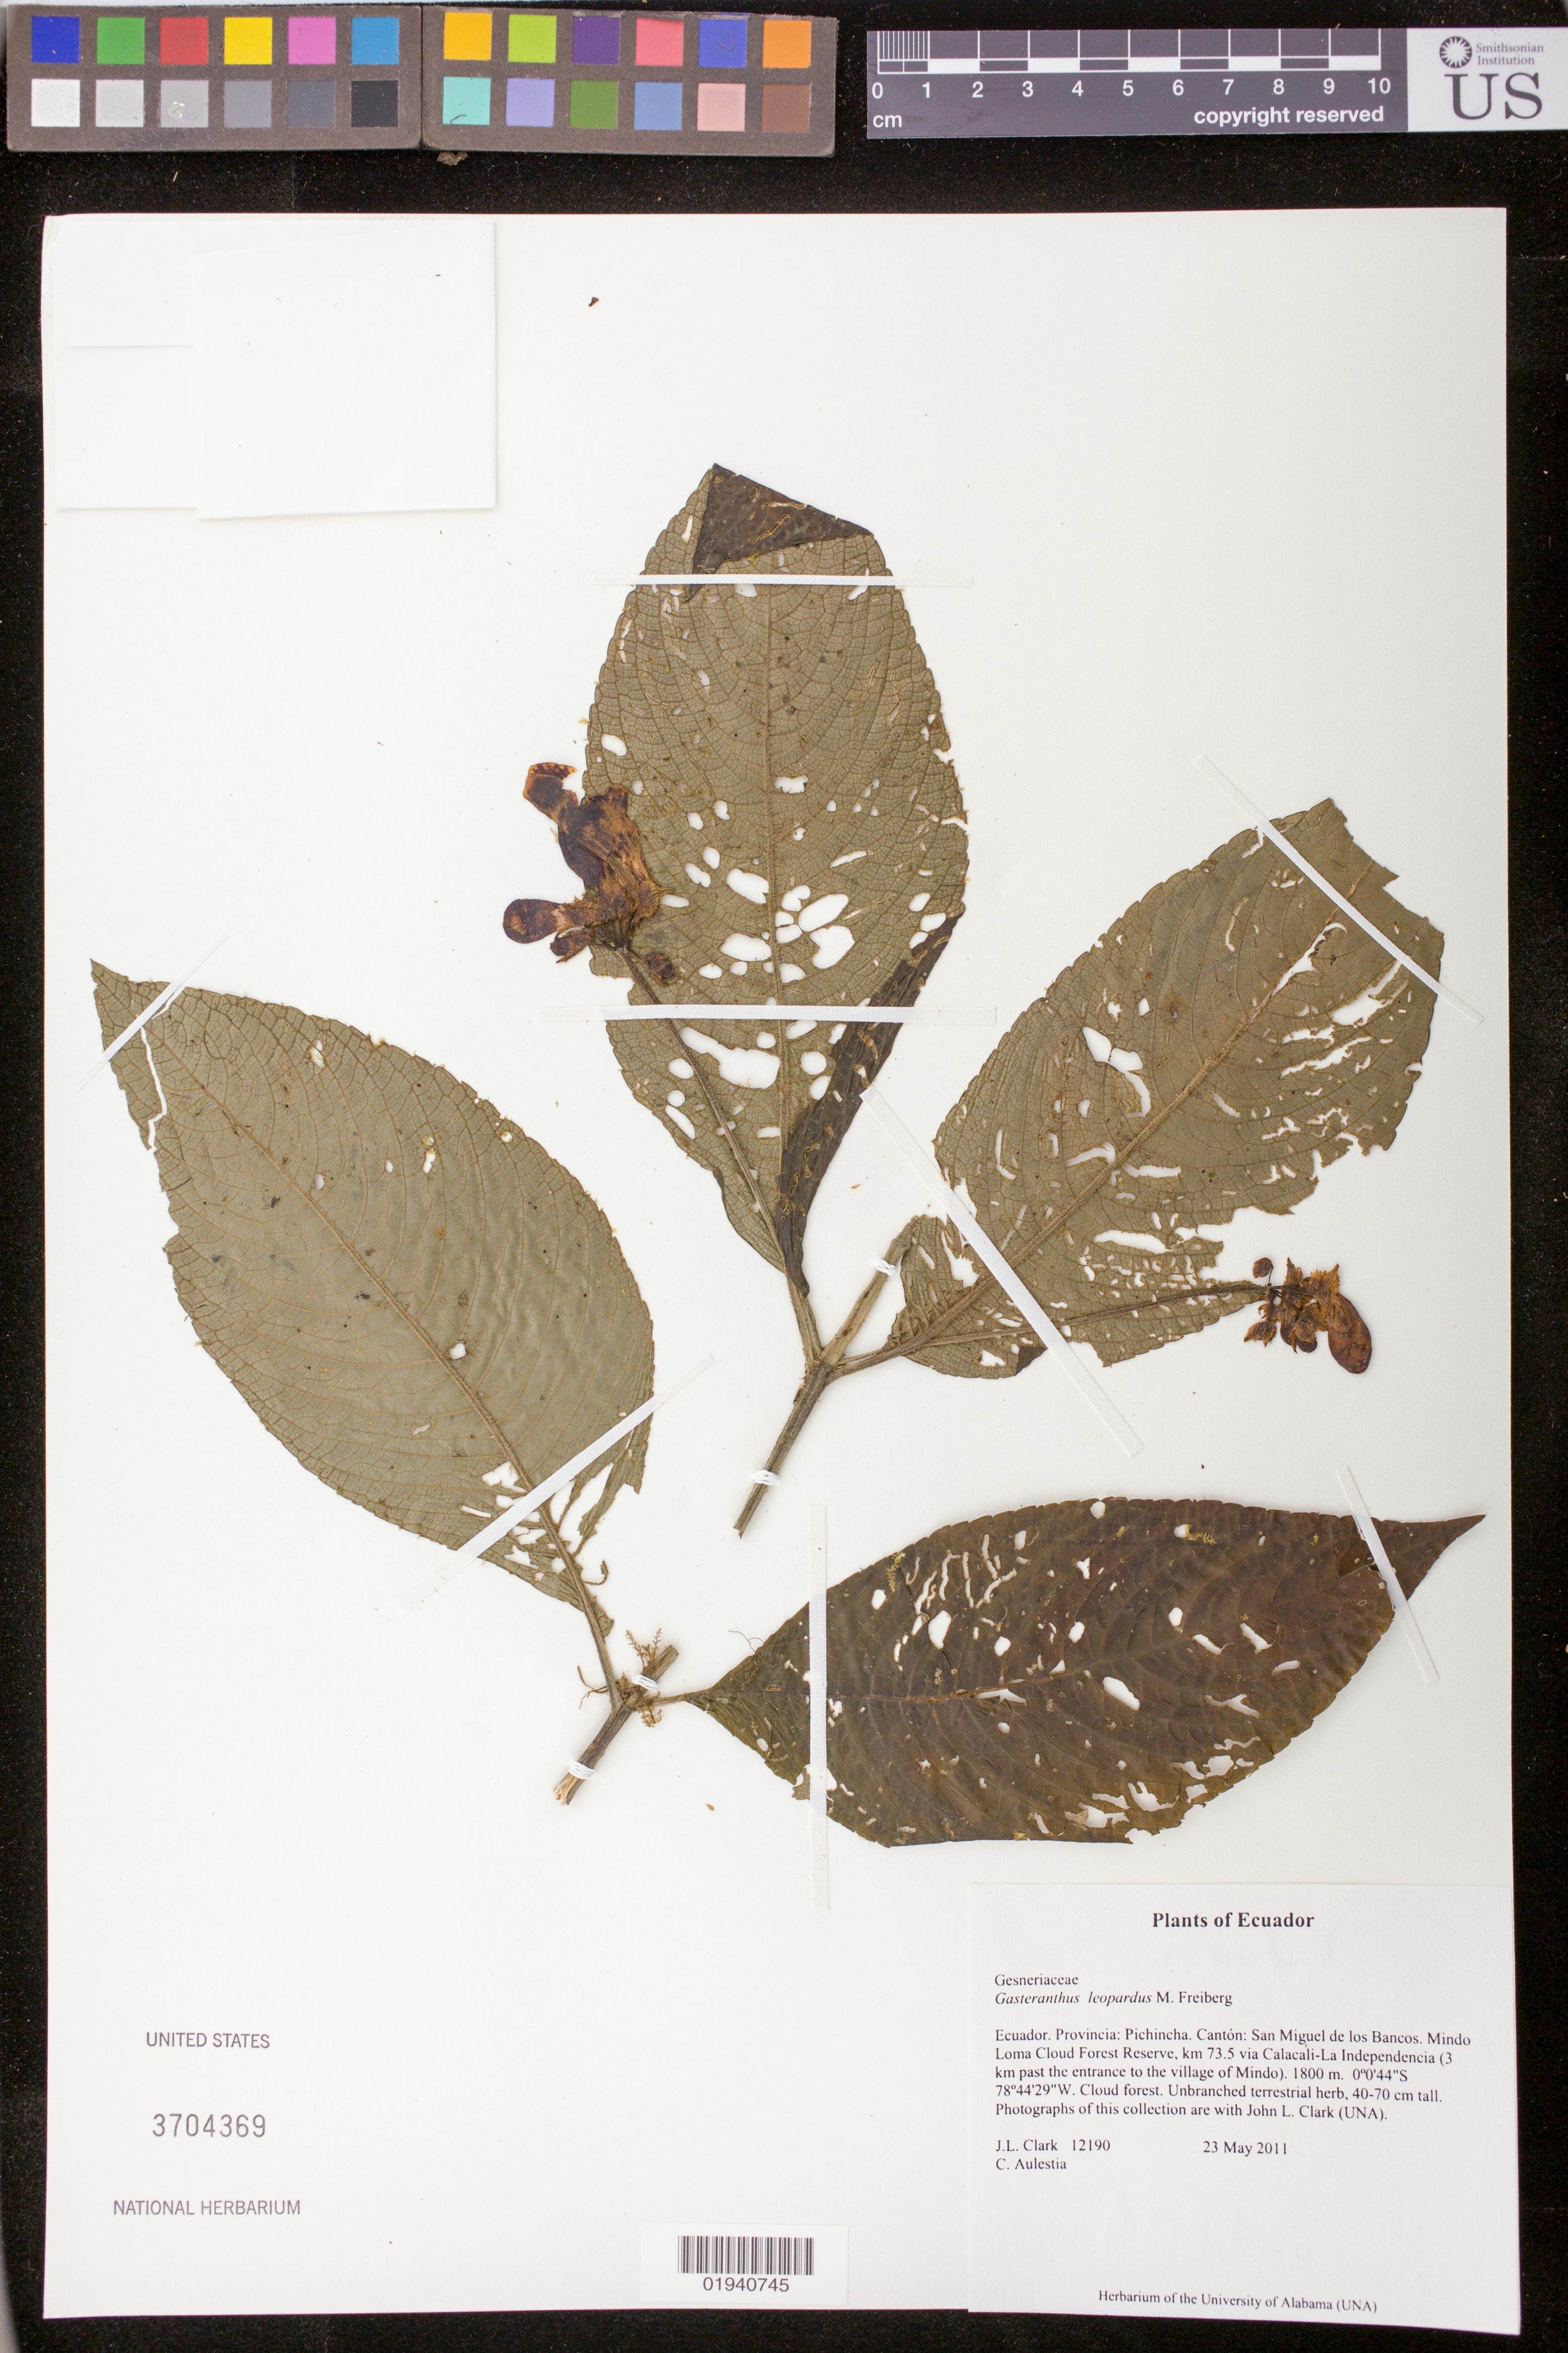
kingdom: Plantae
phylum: Tracheophyta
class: Magnoliopsida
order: Lamiales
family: Gesneriaceae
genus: Gasteranthus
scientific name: Gasteranthus leopardus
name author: M. Freiberg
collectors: J. L. Clark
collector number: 12190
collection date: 2011-05-23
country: Ecuador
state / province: Pichincha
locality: Canton: San Miguel de los Bancos. Mindo Loma Cloud Forest Reserve, km 73.5 via Calacali-La Independencia (3 km past the entrance to the village of Mindo).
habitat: Cloud forest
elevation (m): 1800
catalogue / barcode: US 3704369